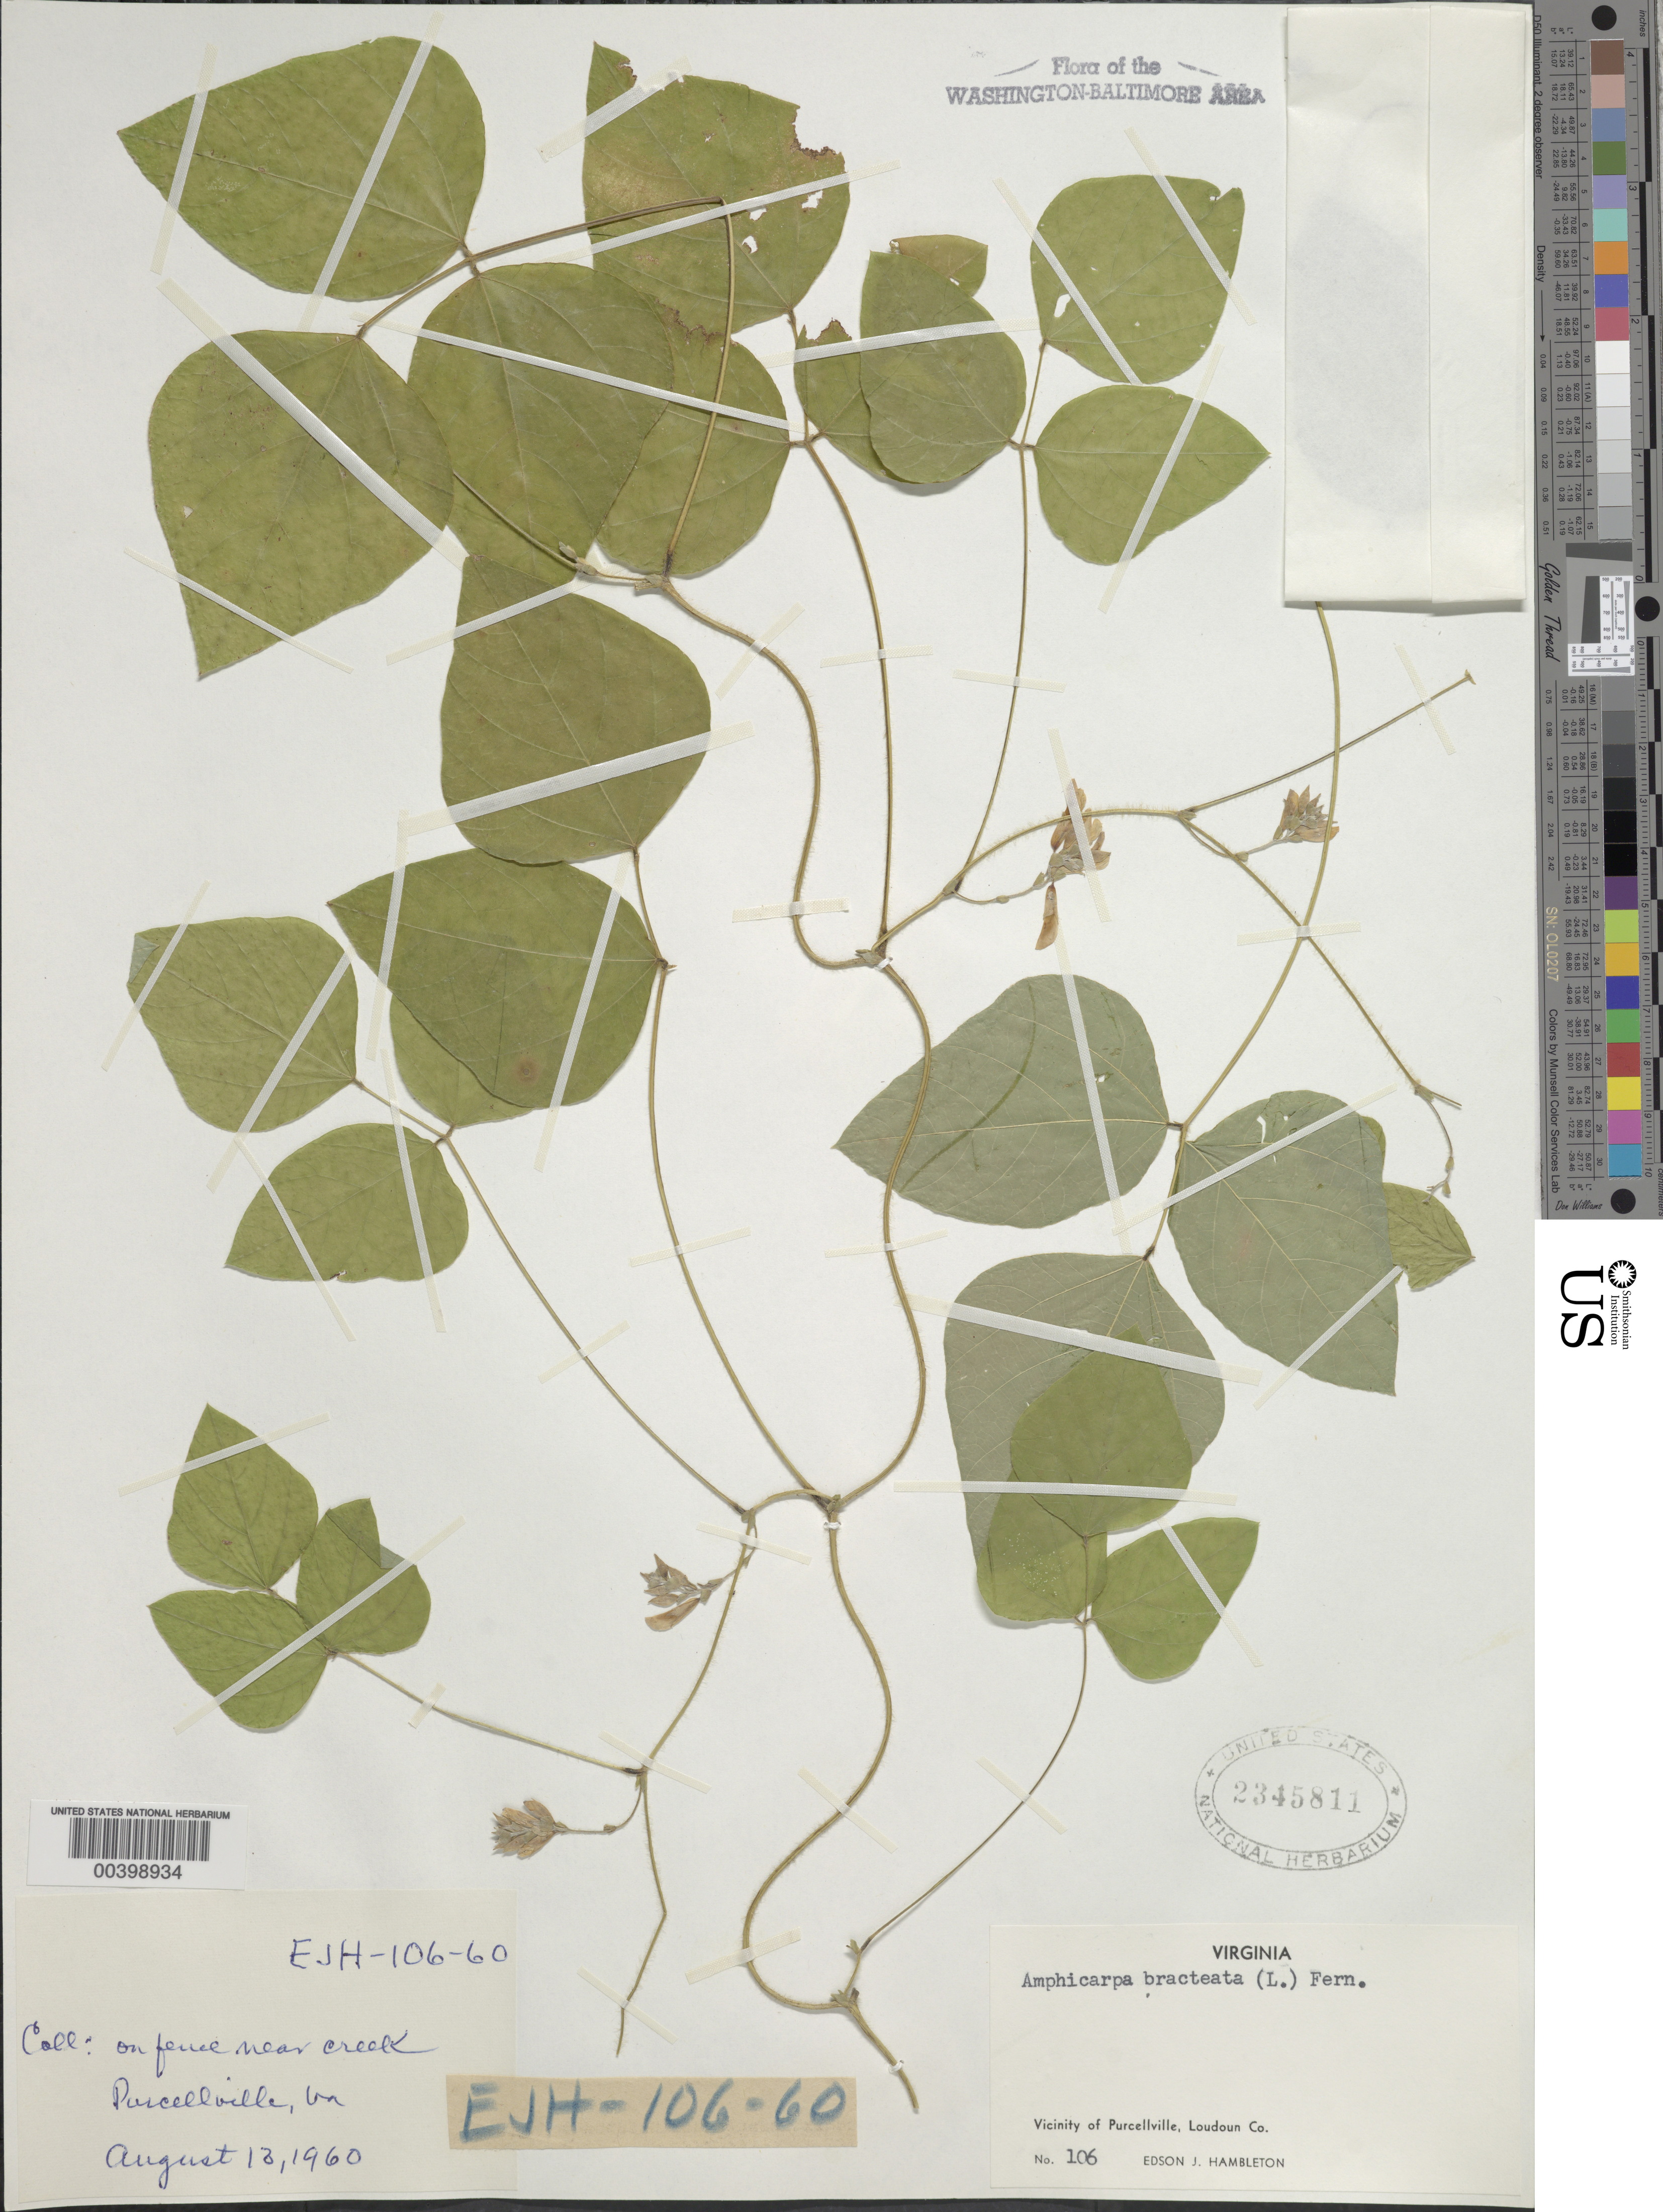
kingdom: Plantae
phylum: Tracheophyta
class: Magnoliopsida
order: Fabales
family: Fabaceae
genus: Amphicarpaea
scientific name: Amphicarpaea bracteata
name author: (L.) Fernald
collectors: E. Hambleton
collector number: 106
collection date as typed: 13 Aug 1960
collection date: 1960-08-13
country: United States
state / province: Virginia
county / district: Loudoun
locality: Purcellville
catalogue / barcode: US 2345811